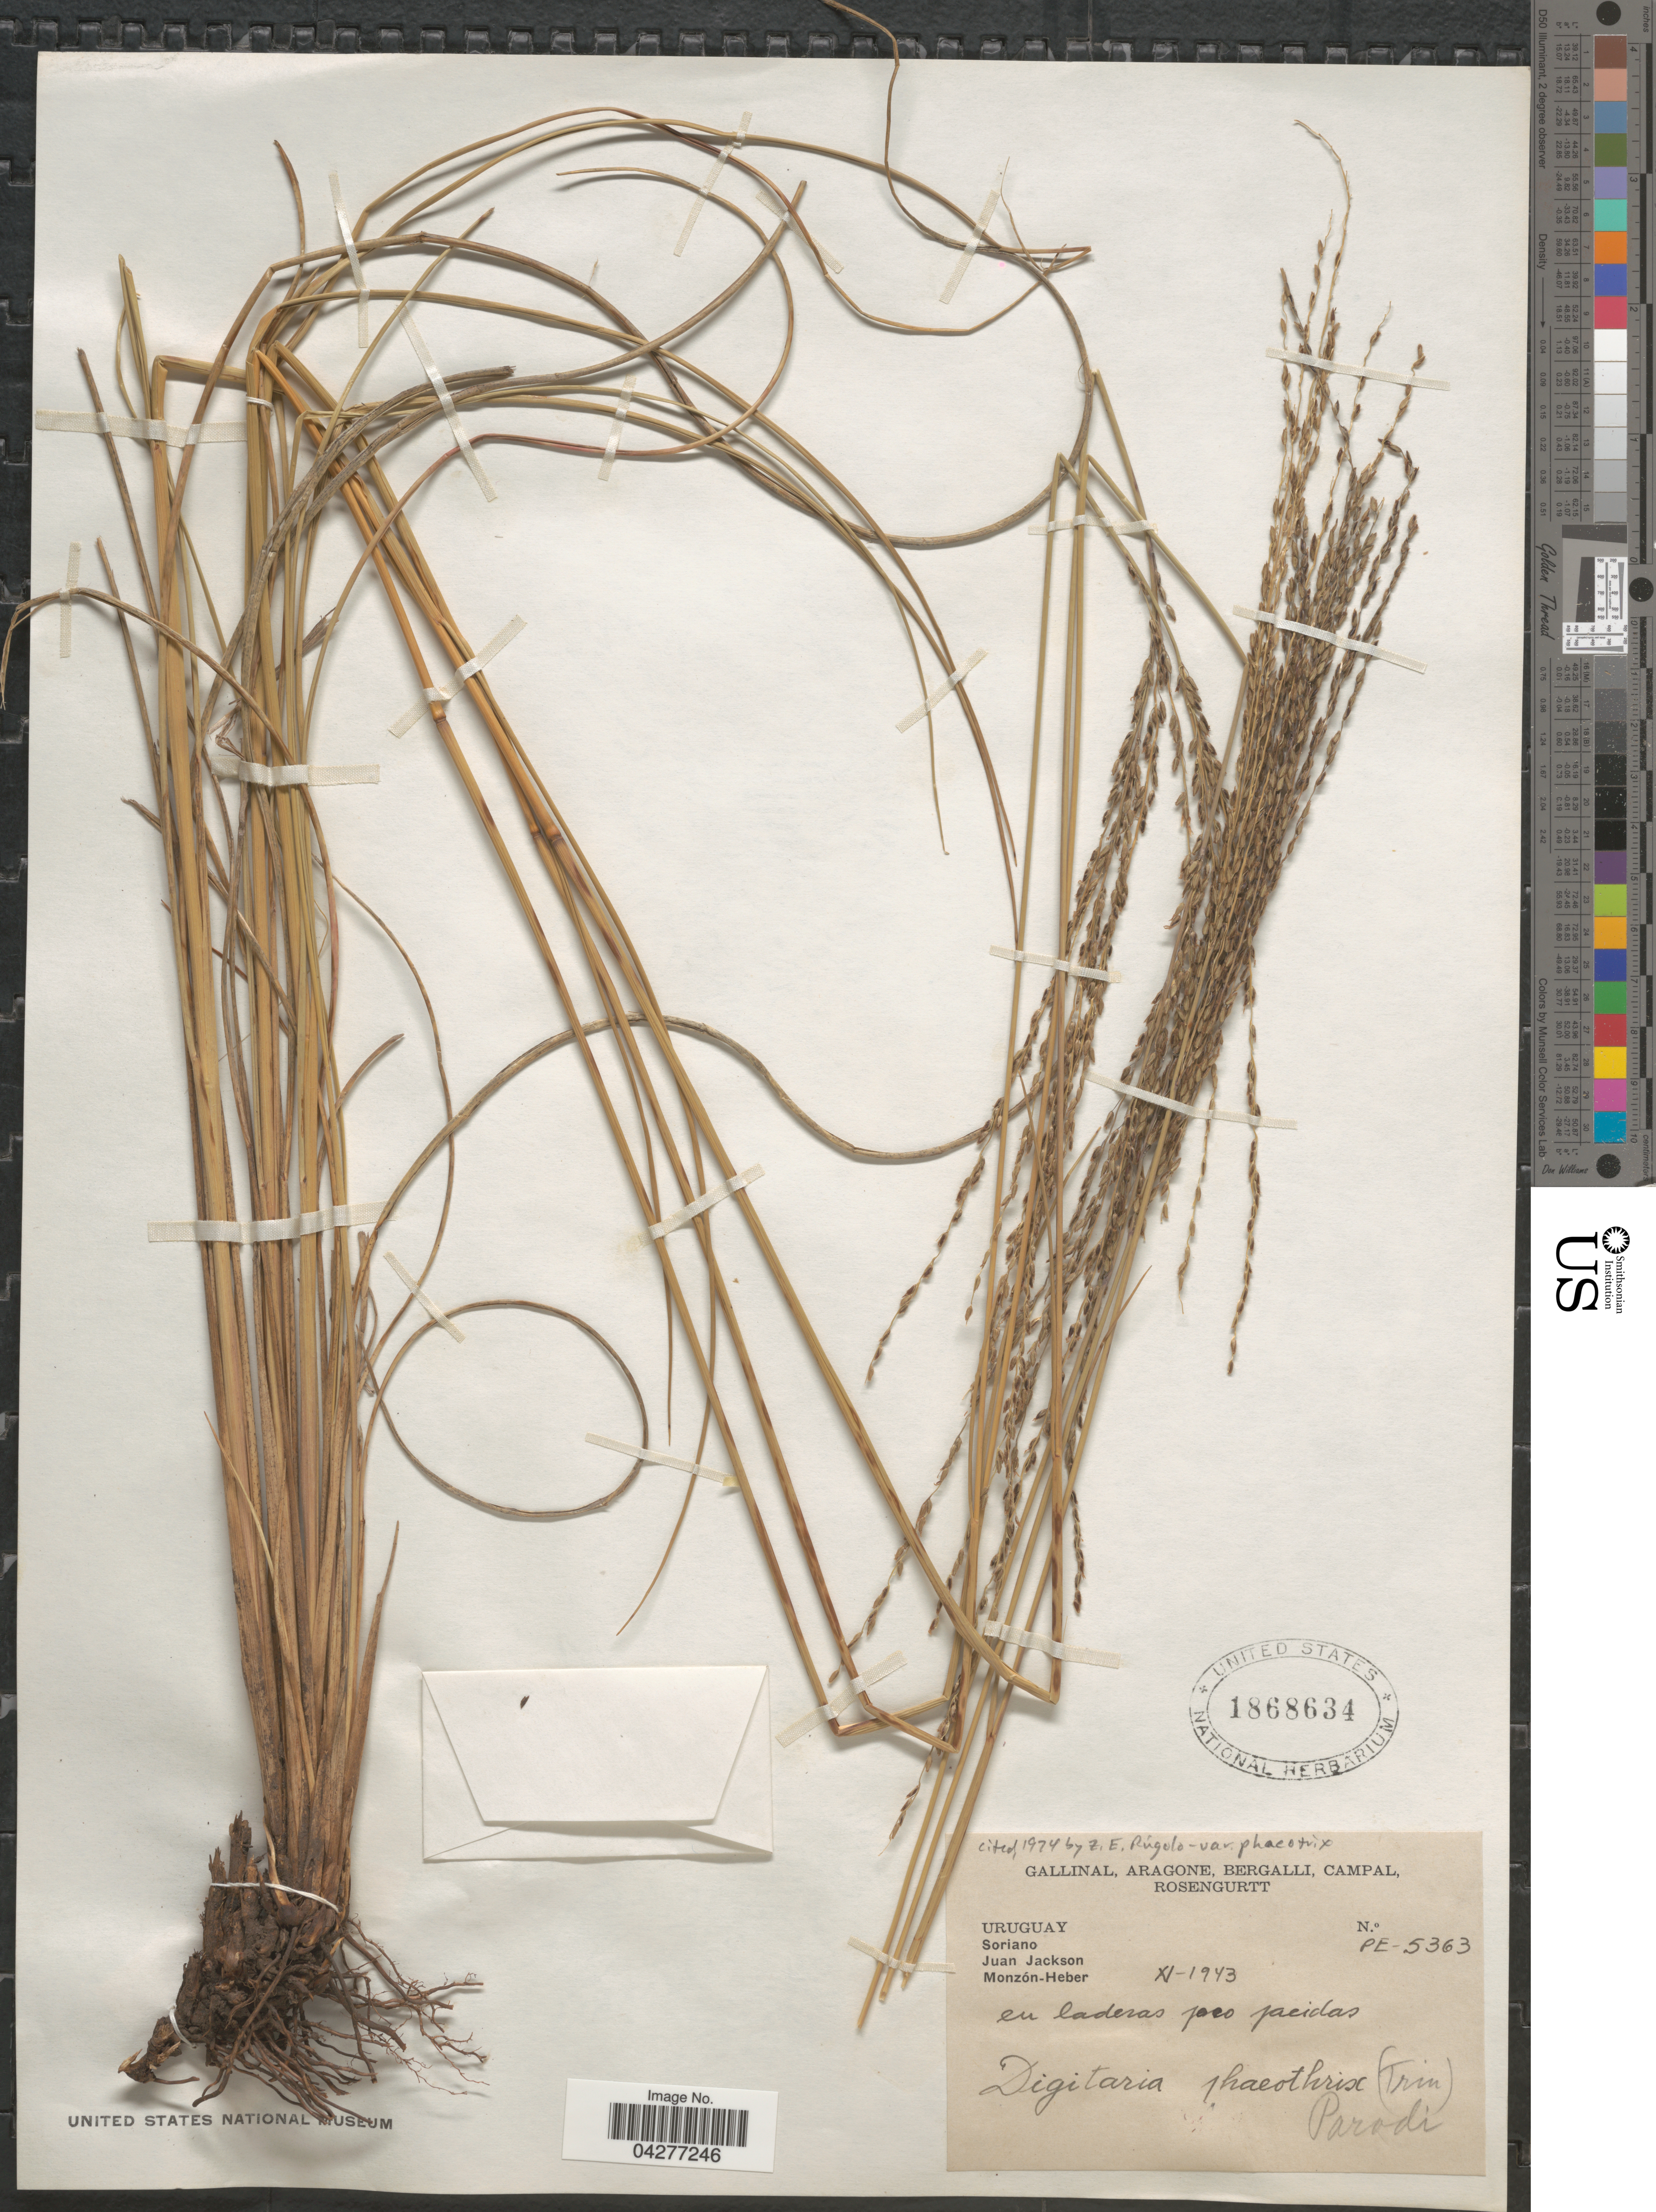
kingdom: Plantae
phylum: Tracheophyta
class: Liliopsida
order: Poales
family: Poaceae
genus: Digitaria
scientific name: Digitaria phaeothrix var. phaeothrix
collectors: -. Gallinal, -- Aragone, -- Bergalli, -- Campal & Rosengurtt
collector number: PE-5363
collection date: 1943-11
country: Uruguay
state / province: Soriano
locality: Juan Jackson. Monzón-Heber. En laderas paso pacidas.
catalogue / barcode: US 1868634